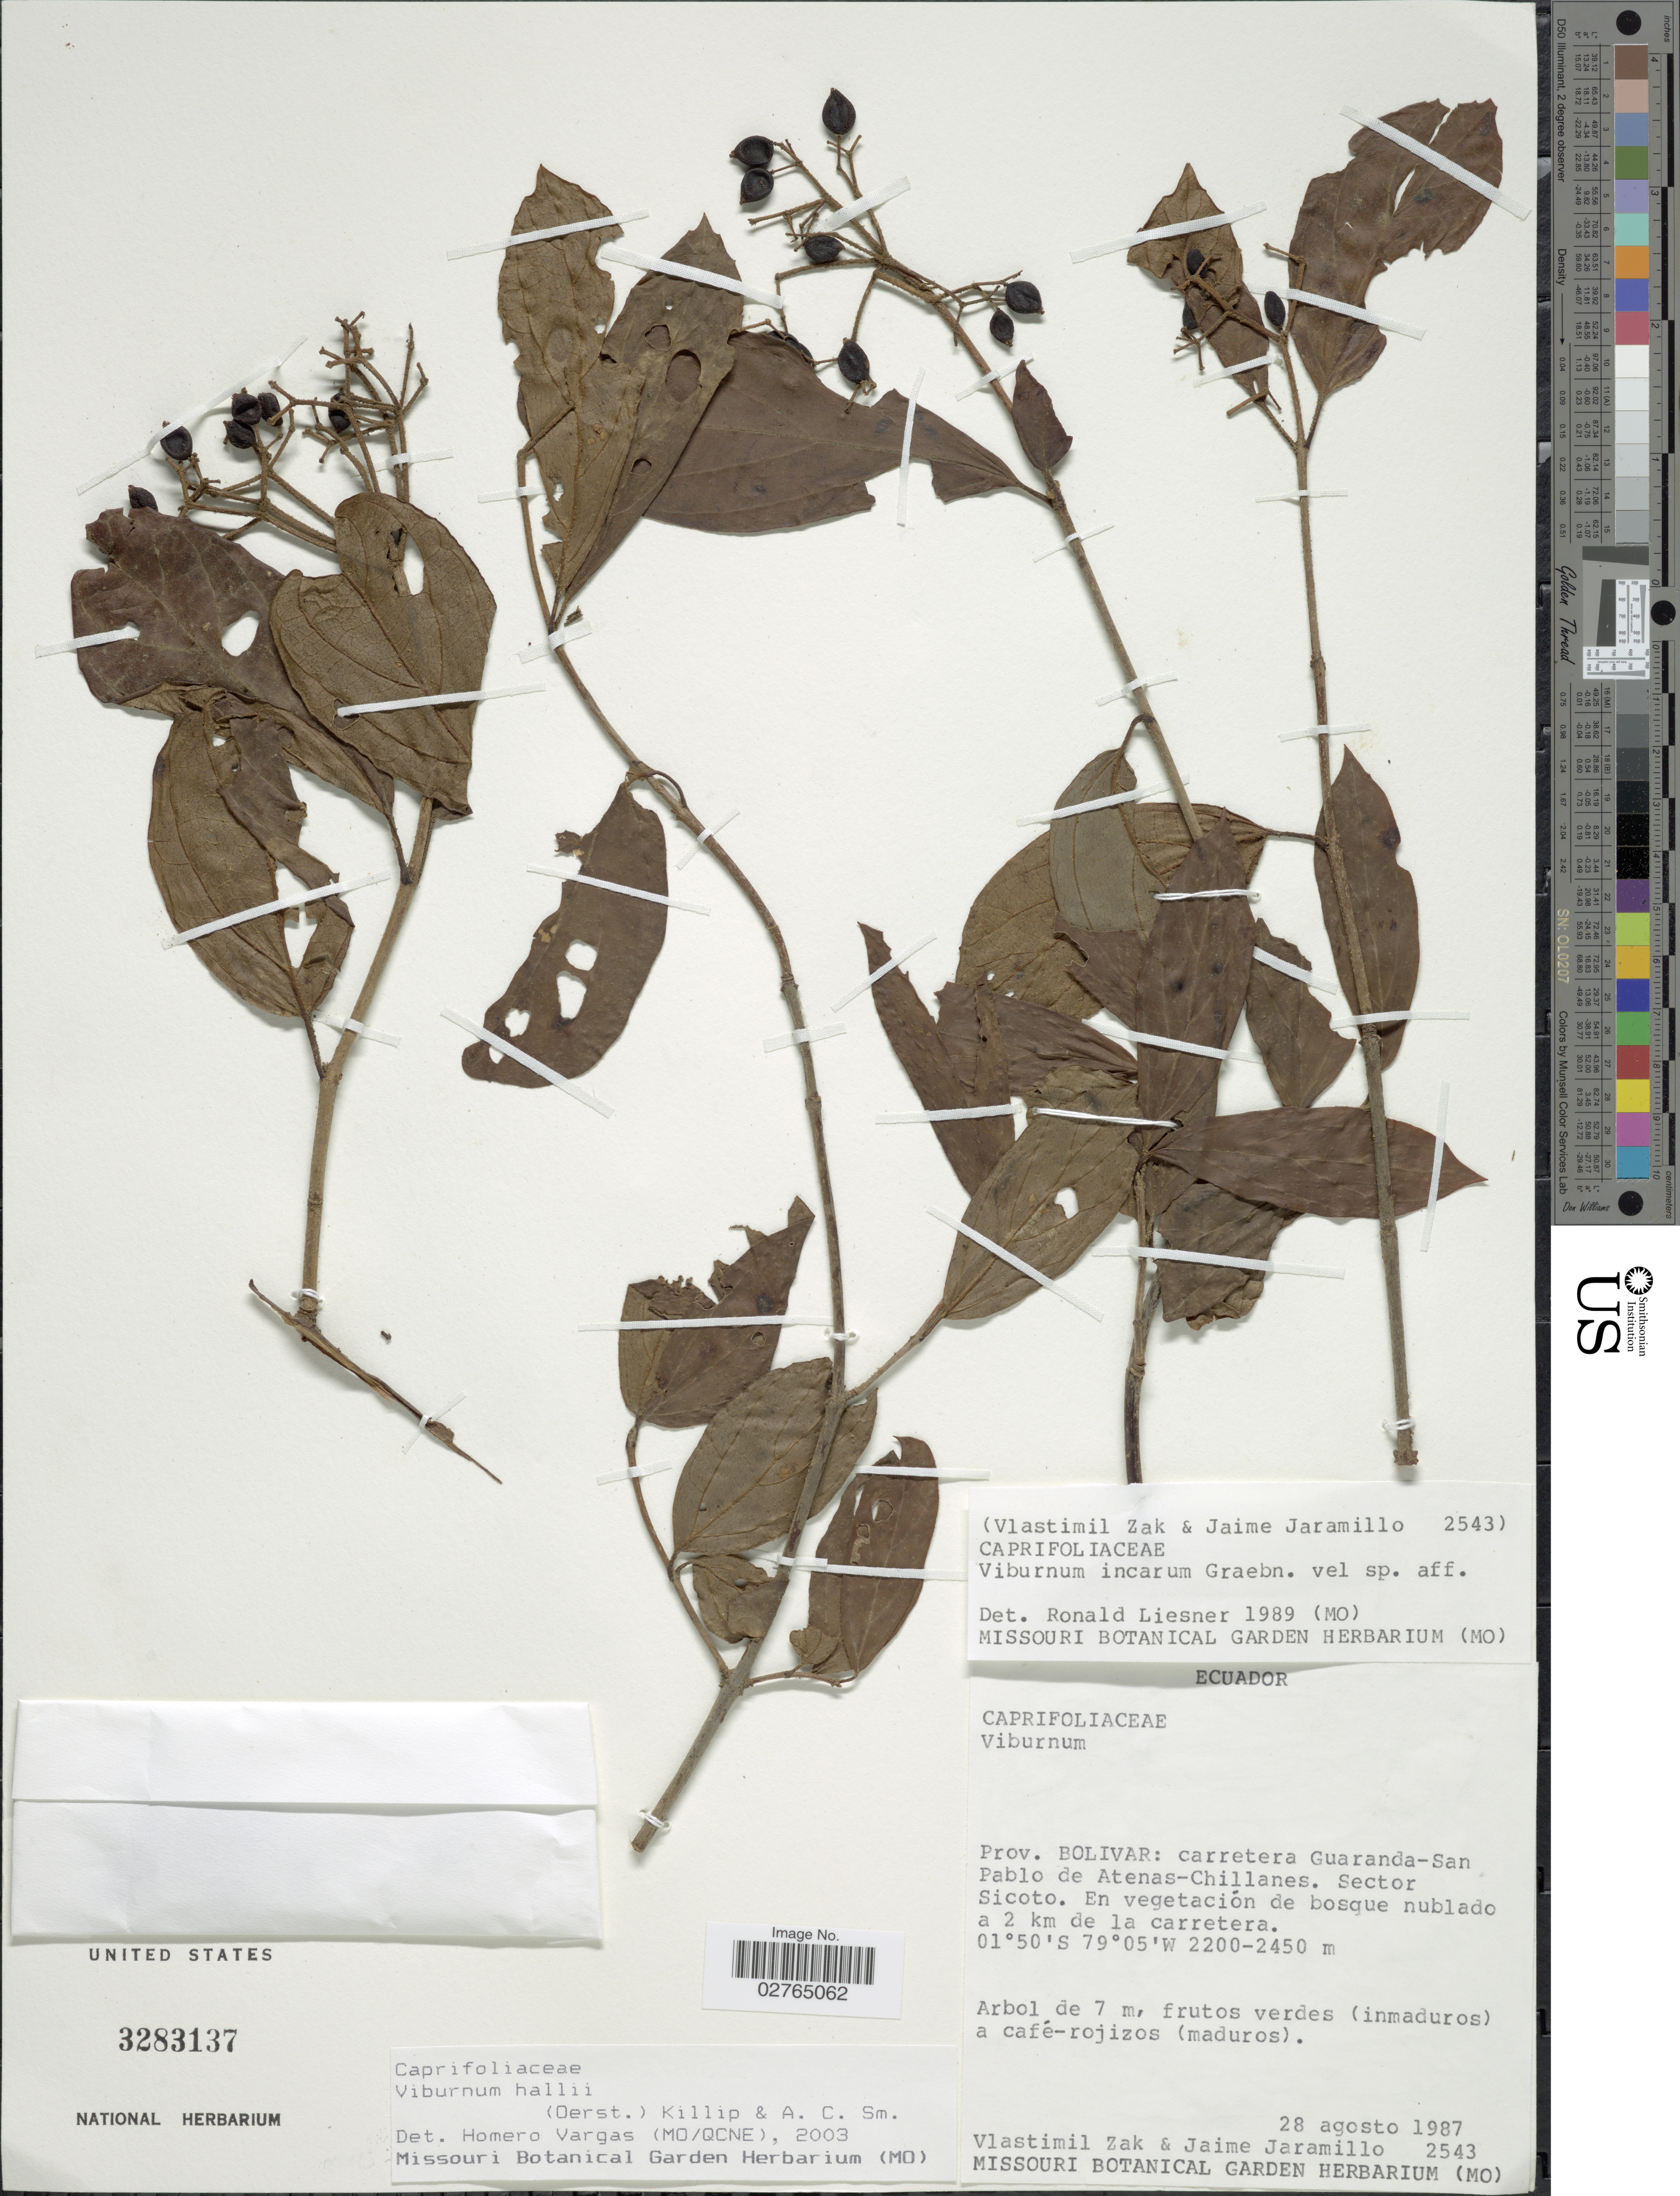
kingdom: Plantae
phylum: Tracheophyta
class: Magnoliopsida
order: Dipsacales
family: Viburnaceae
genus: Viburnum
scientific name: Viburnum hallii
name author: (Oerst.) Killip & A.C. Sm.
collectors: V. Zak & J. Jaramillo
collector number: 2543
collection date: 1987-08-28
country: Ecuador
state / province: Bolívar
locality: Carretera Guaranda-San Pablo de Atenas-Chillanes. Sector Sicoto.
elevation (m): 2200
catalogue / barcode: US 3283137